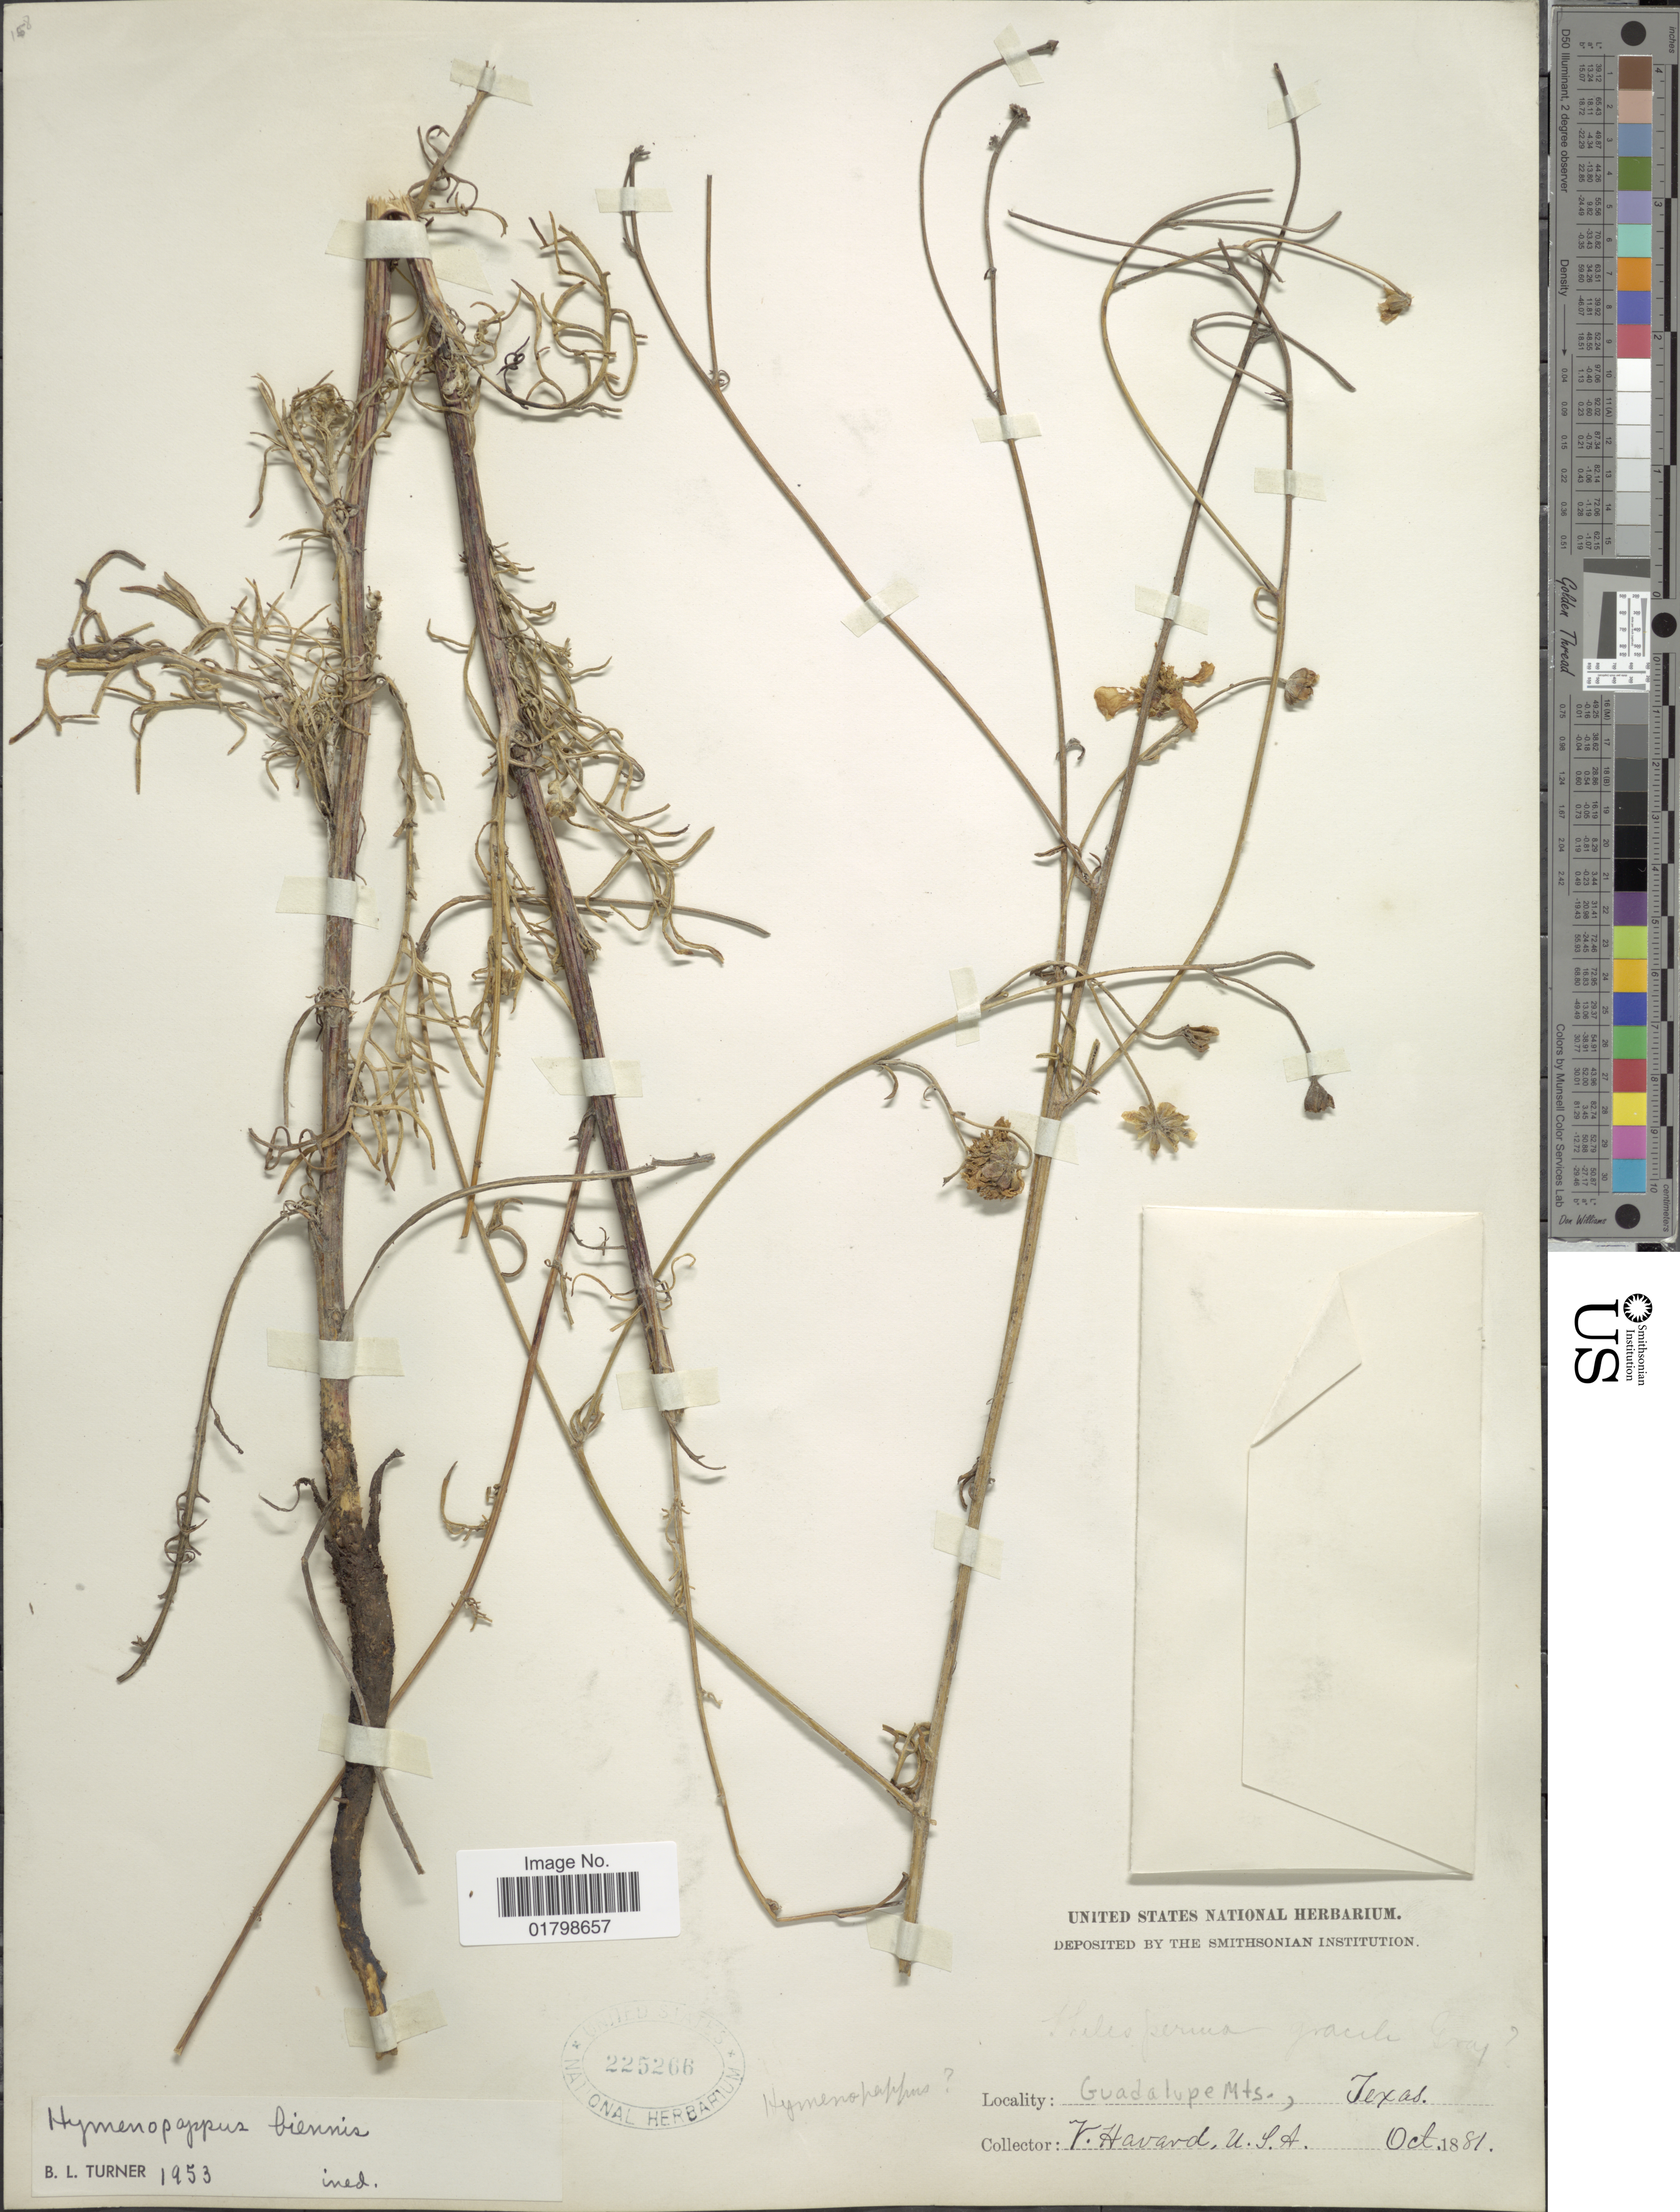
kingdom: Plantae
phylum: Tracheophyta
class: Magnoliopsida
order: Asterales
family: Asteraceae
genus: Hymenopappus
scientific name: Hymenopappus biennis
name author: (Rydb.) I.M. Johnst.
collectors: V. Havard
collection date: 1881-10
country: United States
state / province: Texas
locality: Guadalupe Mts.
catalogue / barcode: US 225266